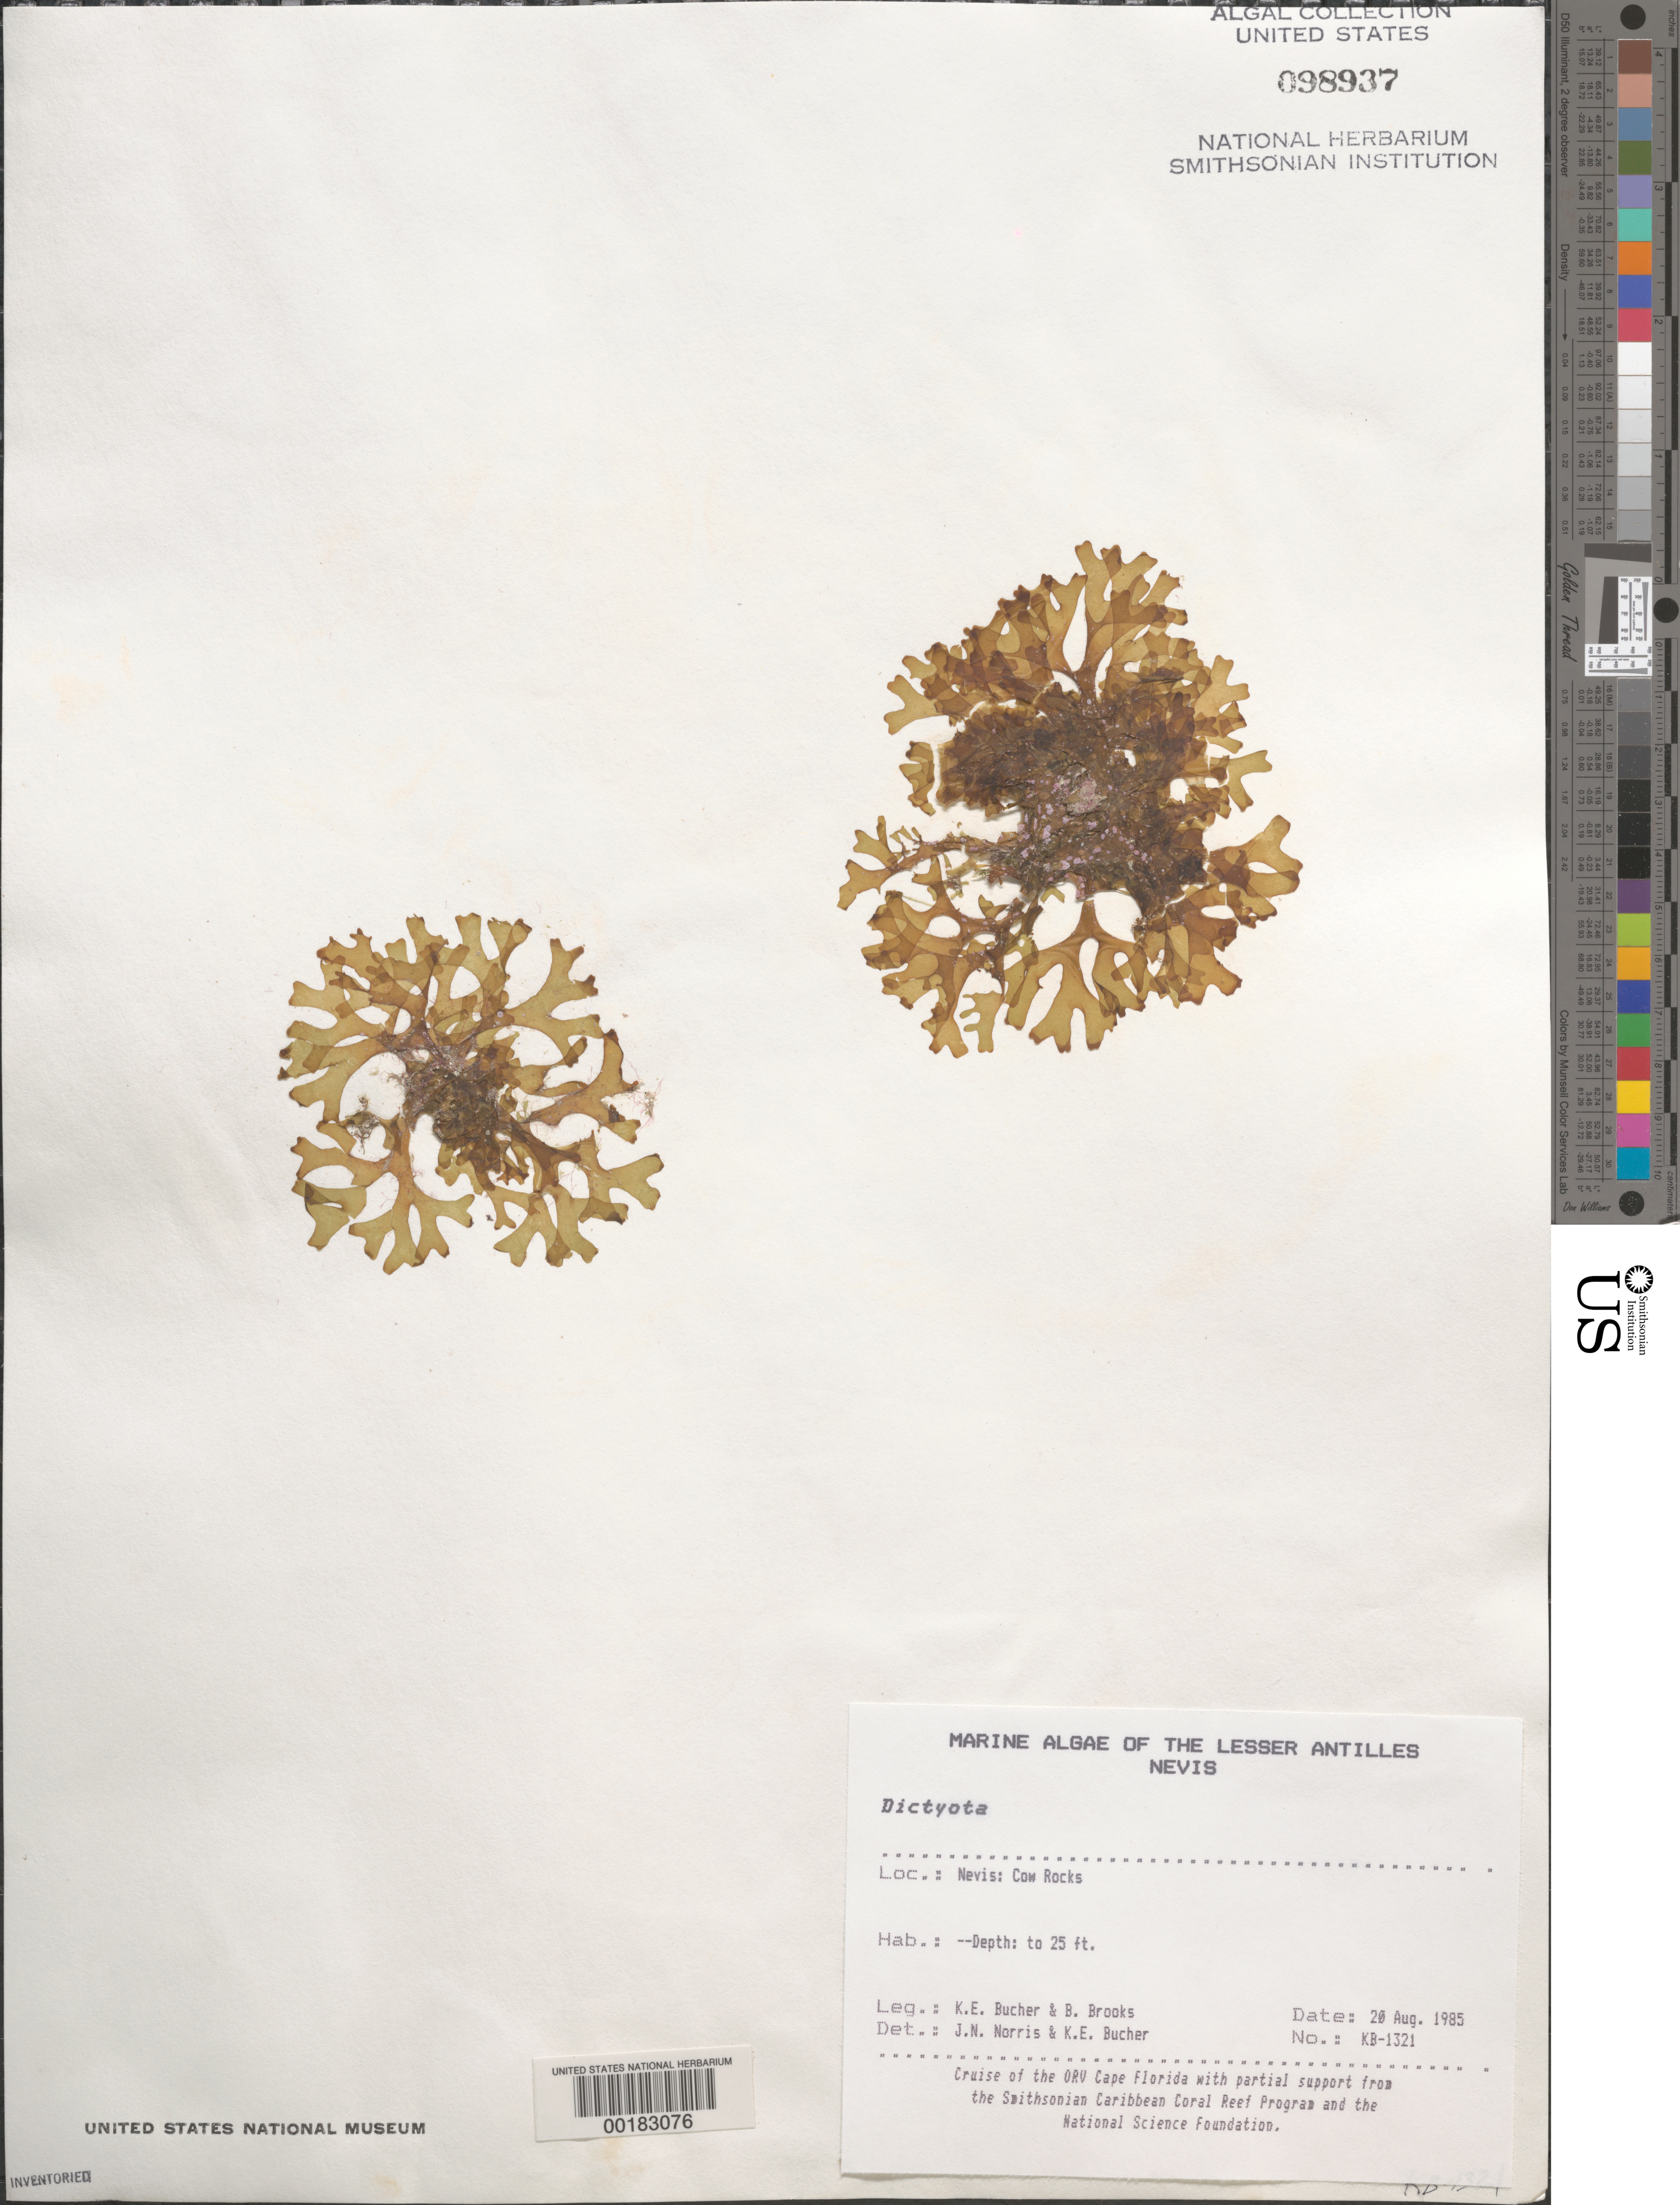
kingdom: Chromista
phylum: Ochrophyta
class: Phaeophyceae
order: Dictyotales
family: Dictyotaceae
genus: Dictyota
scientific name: Dictyota sp.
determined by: Norris, J. N.; Bucher, K. E.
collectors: K. E. Bucher & B. Brooks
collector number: Kb-1321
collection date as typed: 20 Aug 1985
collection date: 1985-08-20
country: St. Christopher-Nevis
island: Nevis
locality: Cow Rocks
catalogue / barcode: US 98937